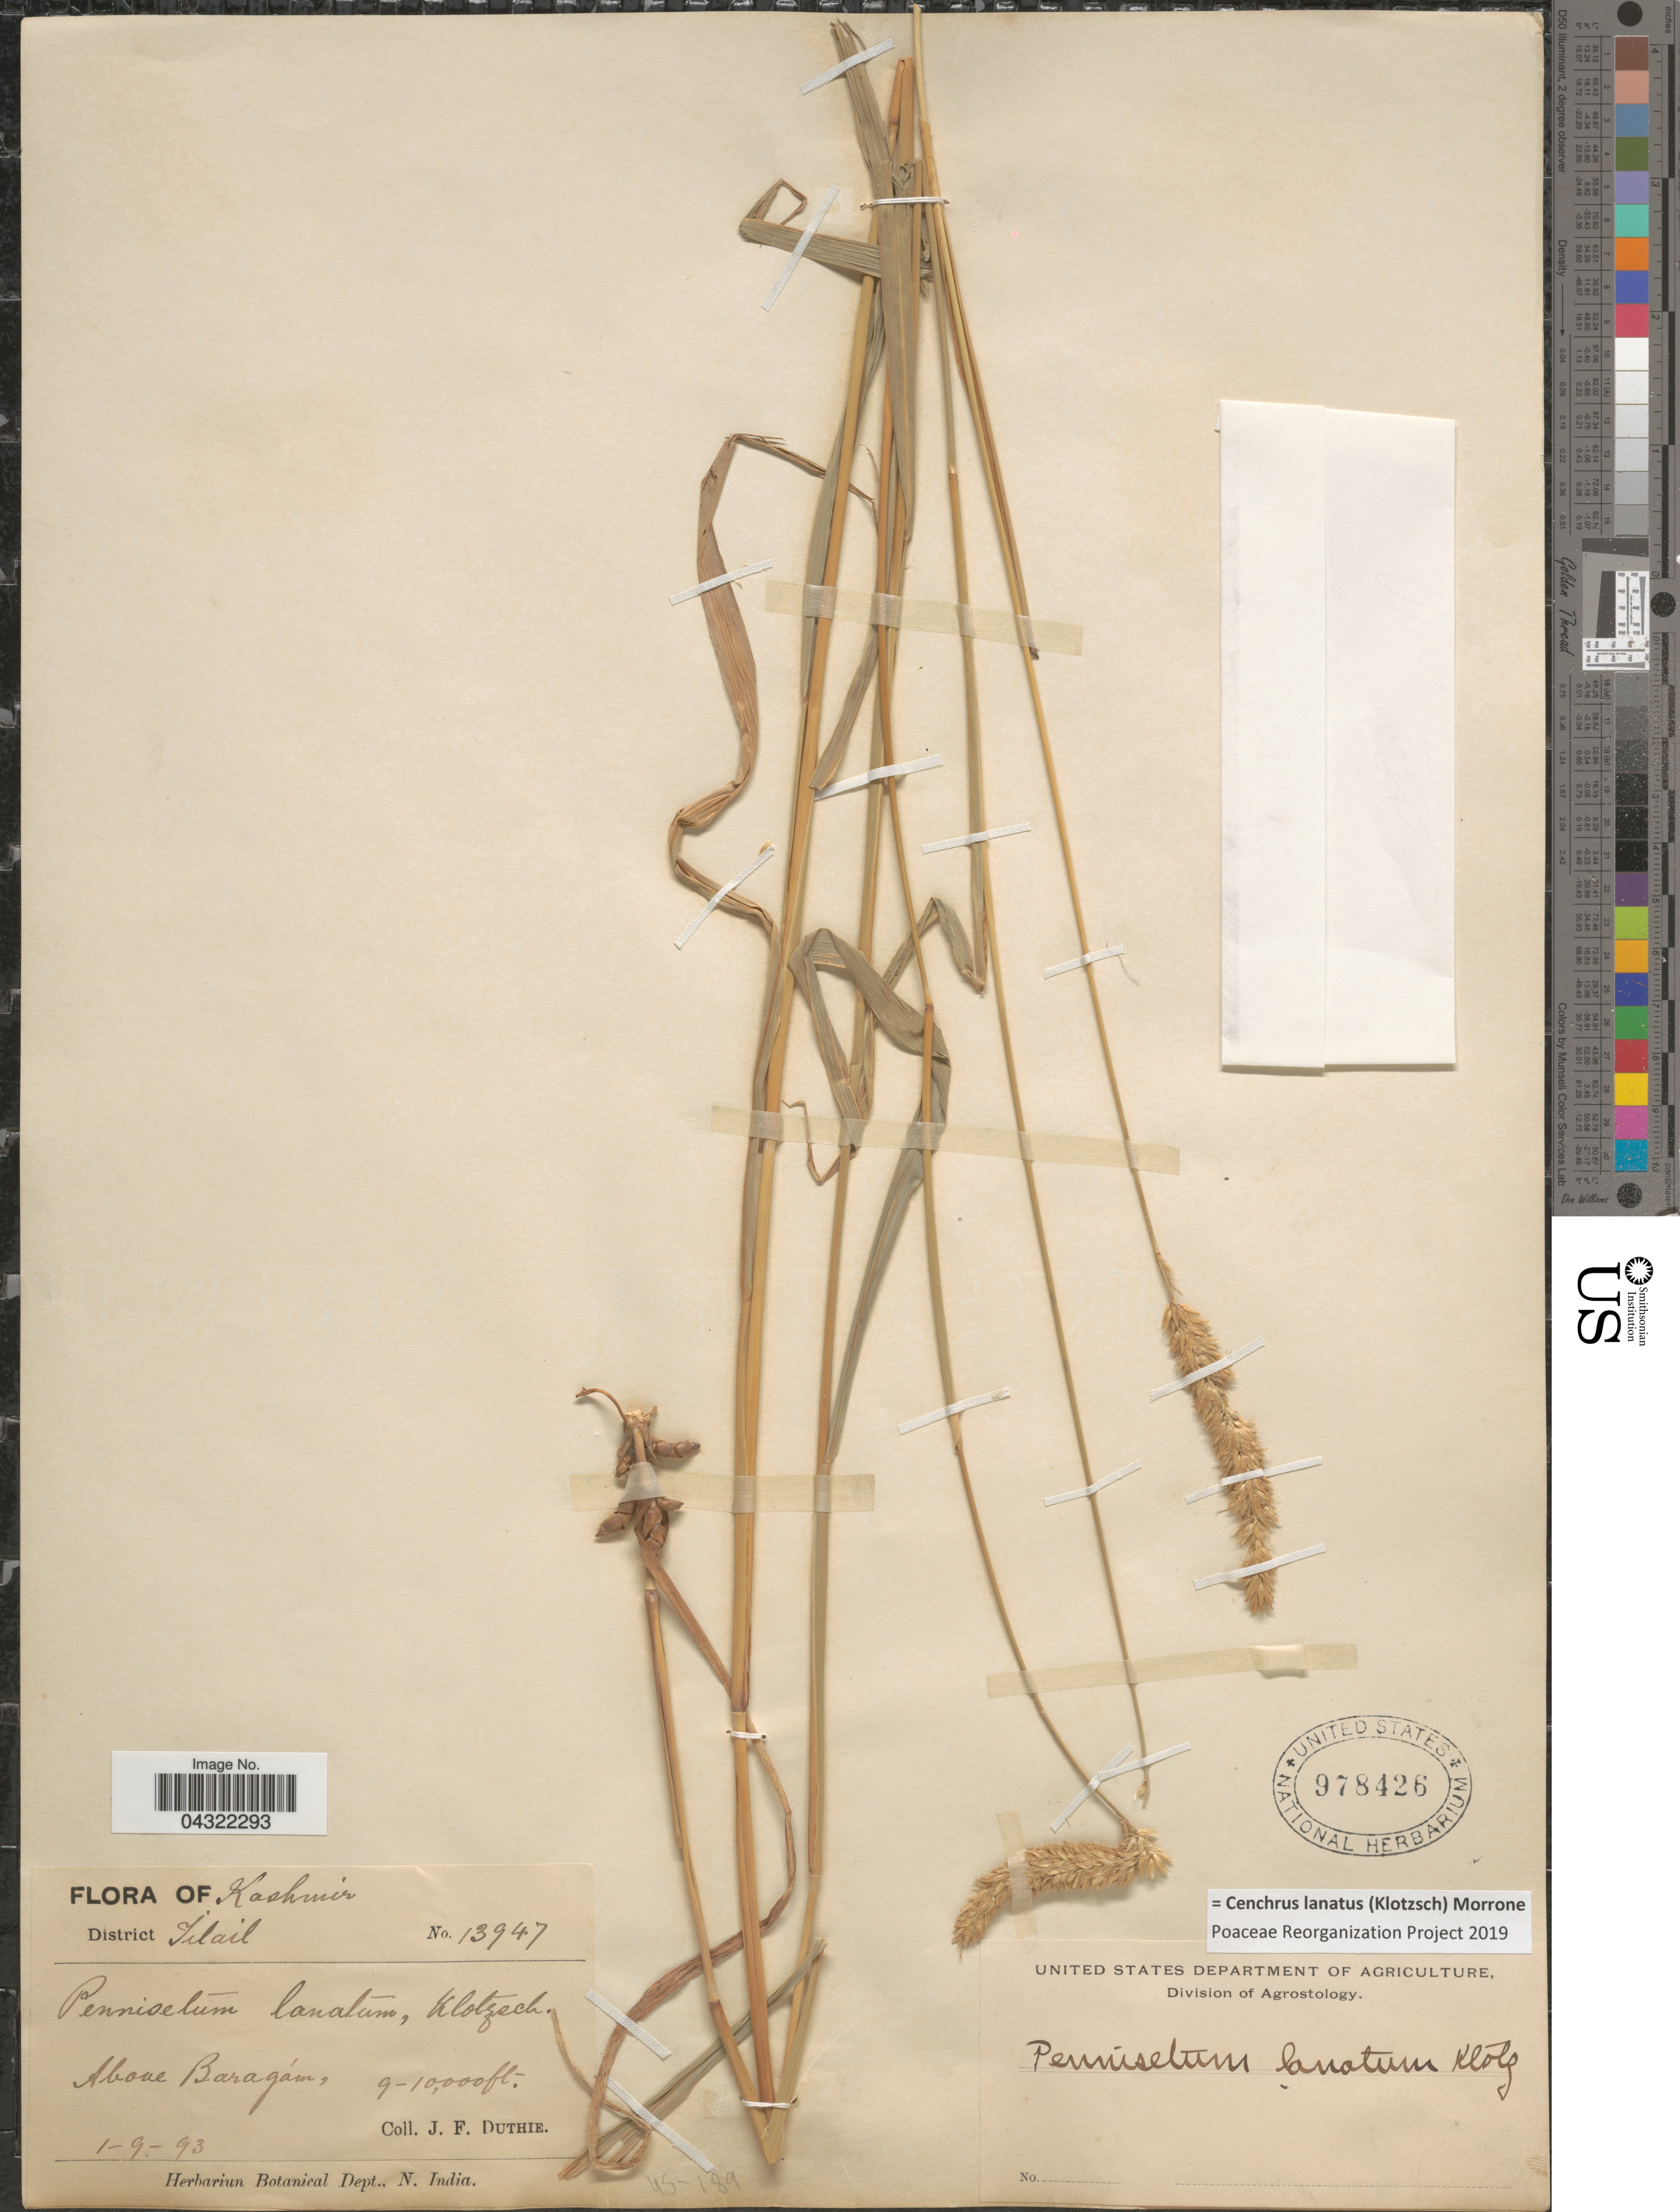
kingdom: Plantae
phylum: Tracheophyta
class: Liliopsida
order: Poales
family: Poaceae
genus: Cenchrus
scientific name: Cenchrus lanatus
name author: (Klotzsch) Morrone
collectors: J. F. Duthie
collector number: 13947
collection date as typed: Transcribed d/m/y: 1/9/93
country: India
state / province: Jammu and Kashmir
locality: Kashmir. District Tilail. Above Baragám.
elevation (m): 2743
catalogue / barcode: US 978426